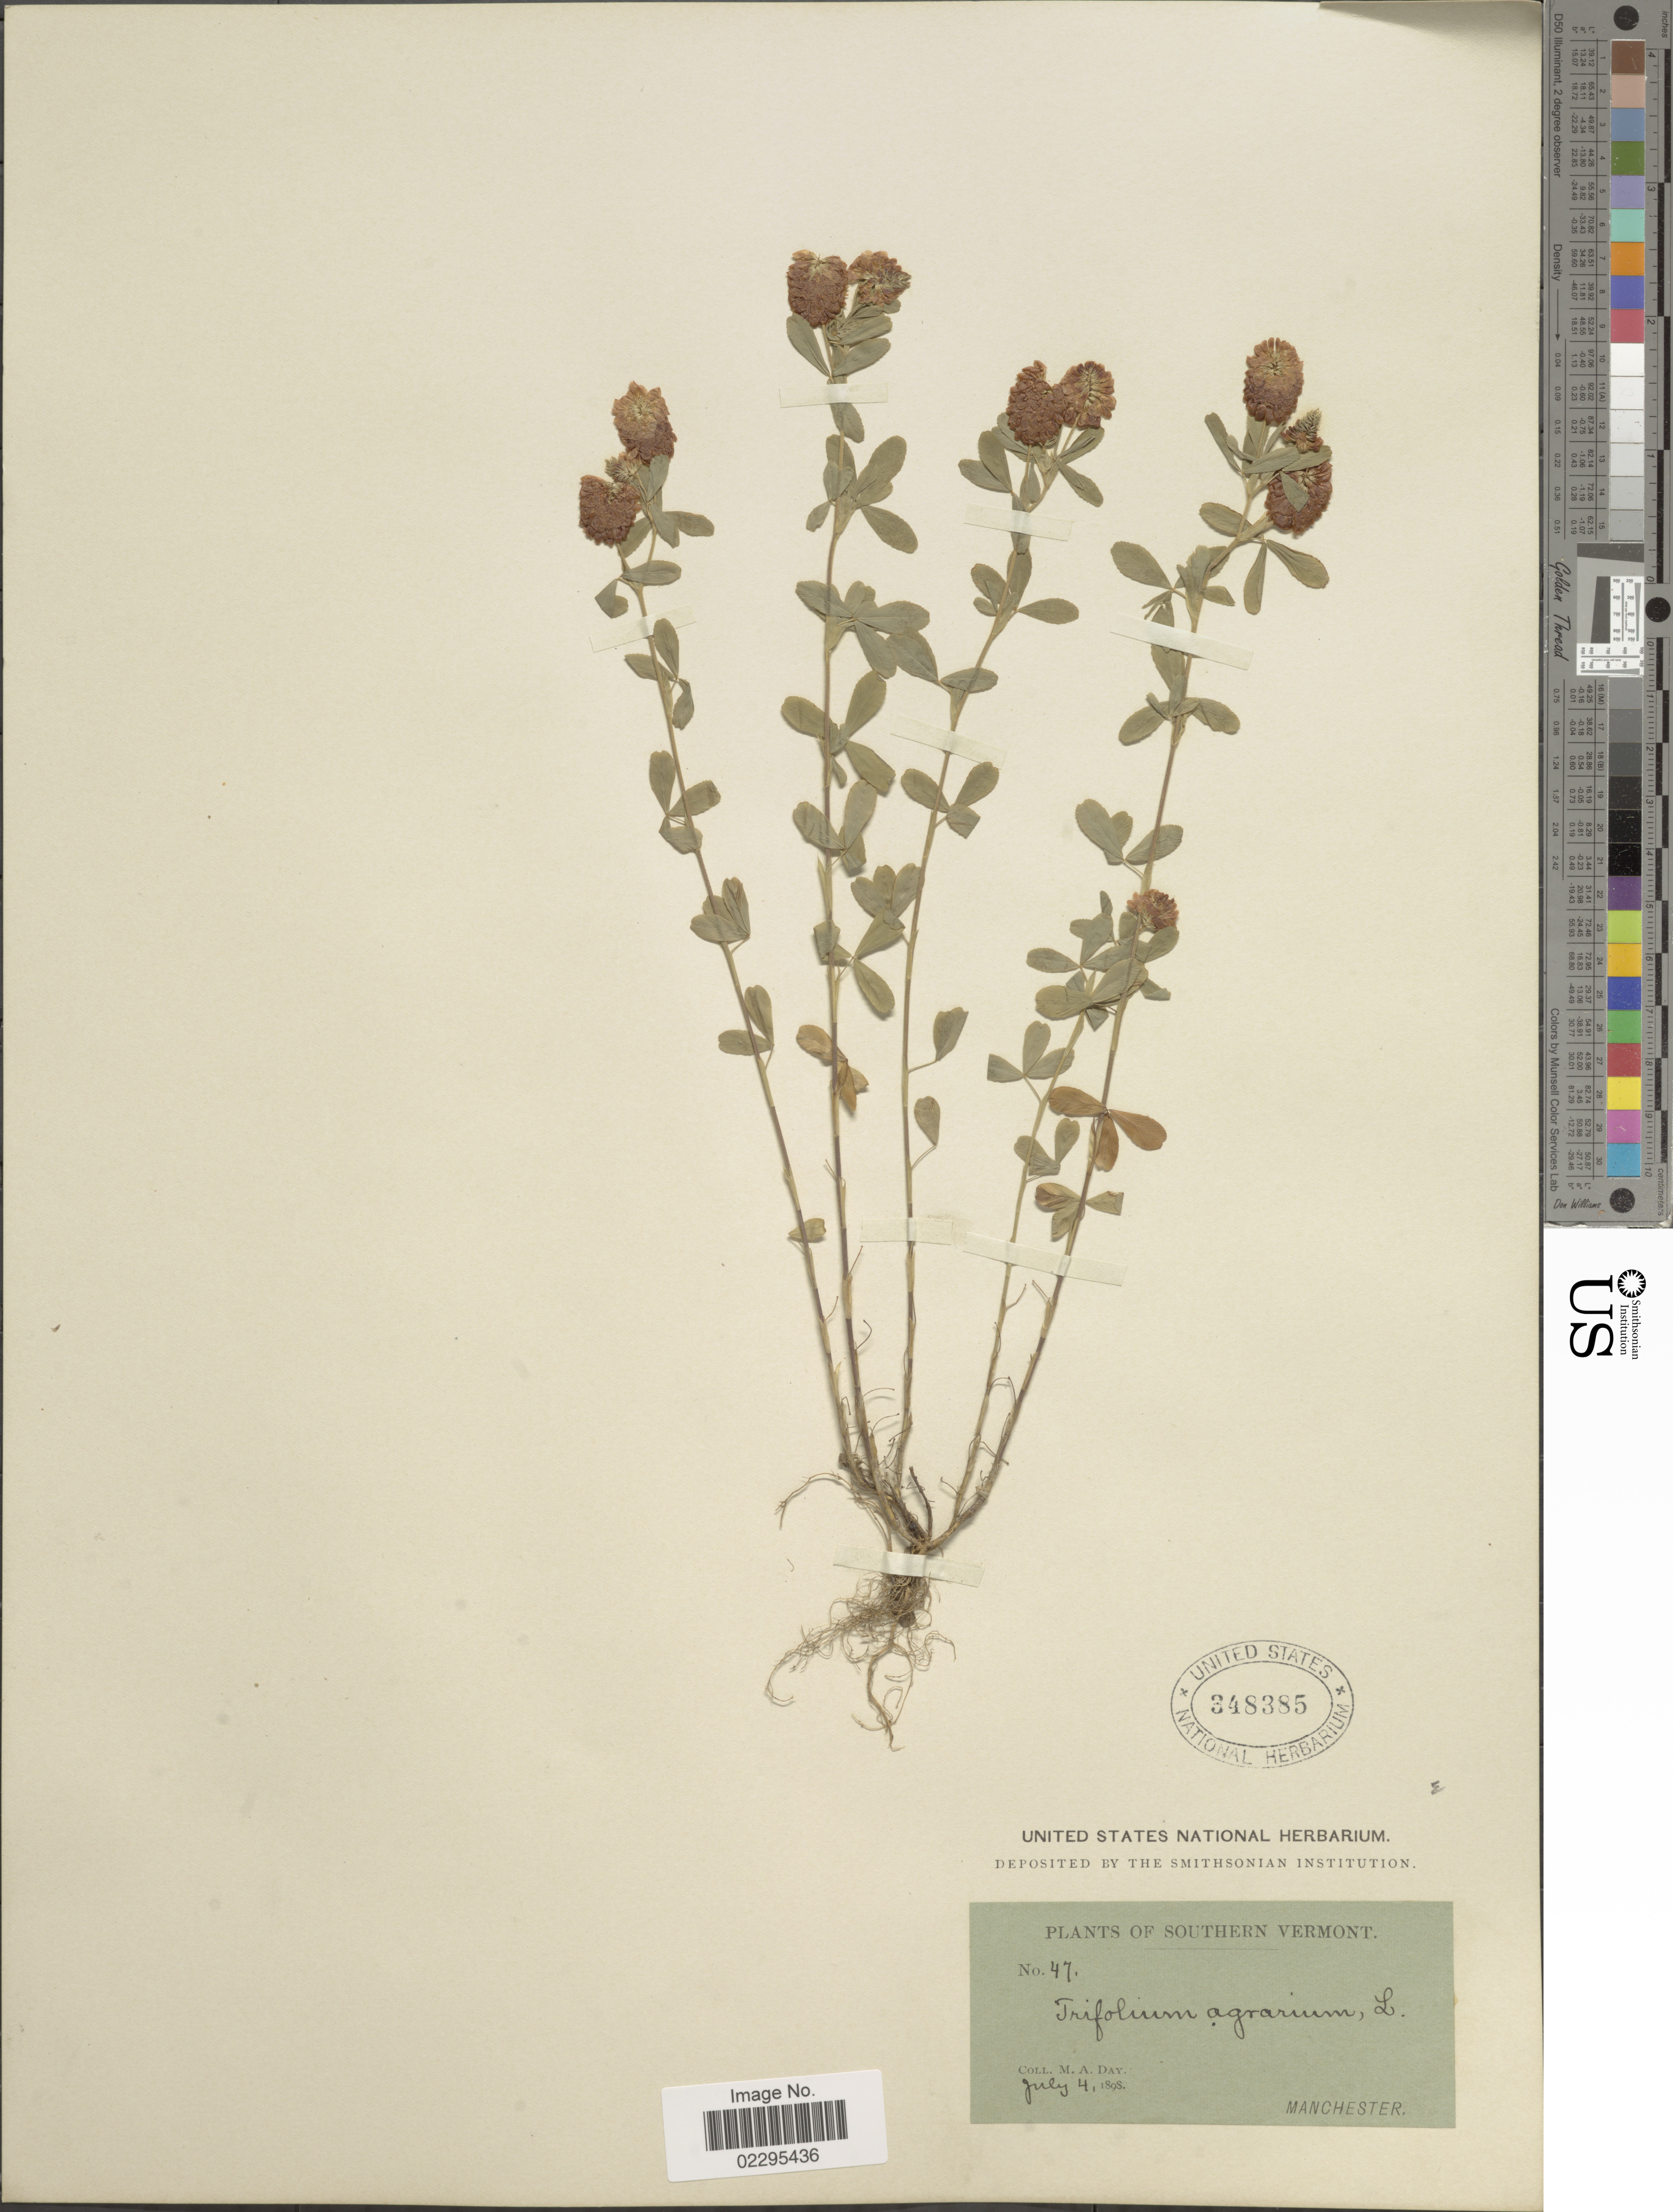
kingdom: Plantae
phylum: Tracheophyta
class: Magnoliopsida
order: Fabales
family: Fabaceae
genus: Trifolium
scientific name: Trifolium agrarium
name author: L.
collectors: M. Day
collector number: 47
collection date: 1898-07-04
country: United States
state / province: Vermont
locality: Southern Vermont. Manchester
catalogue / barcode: US 348385